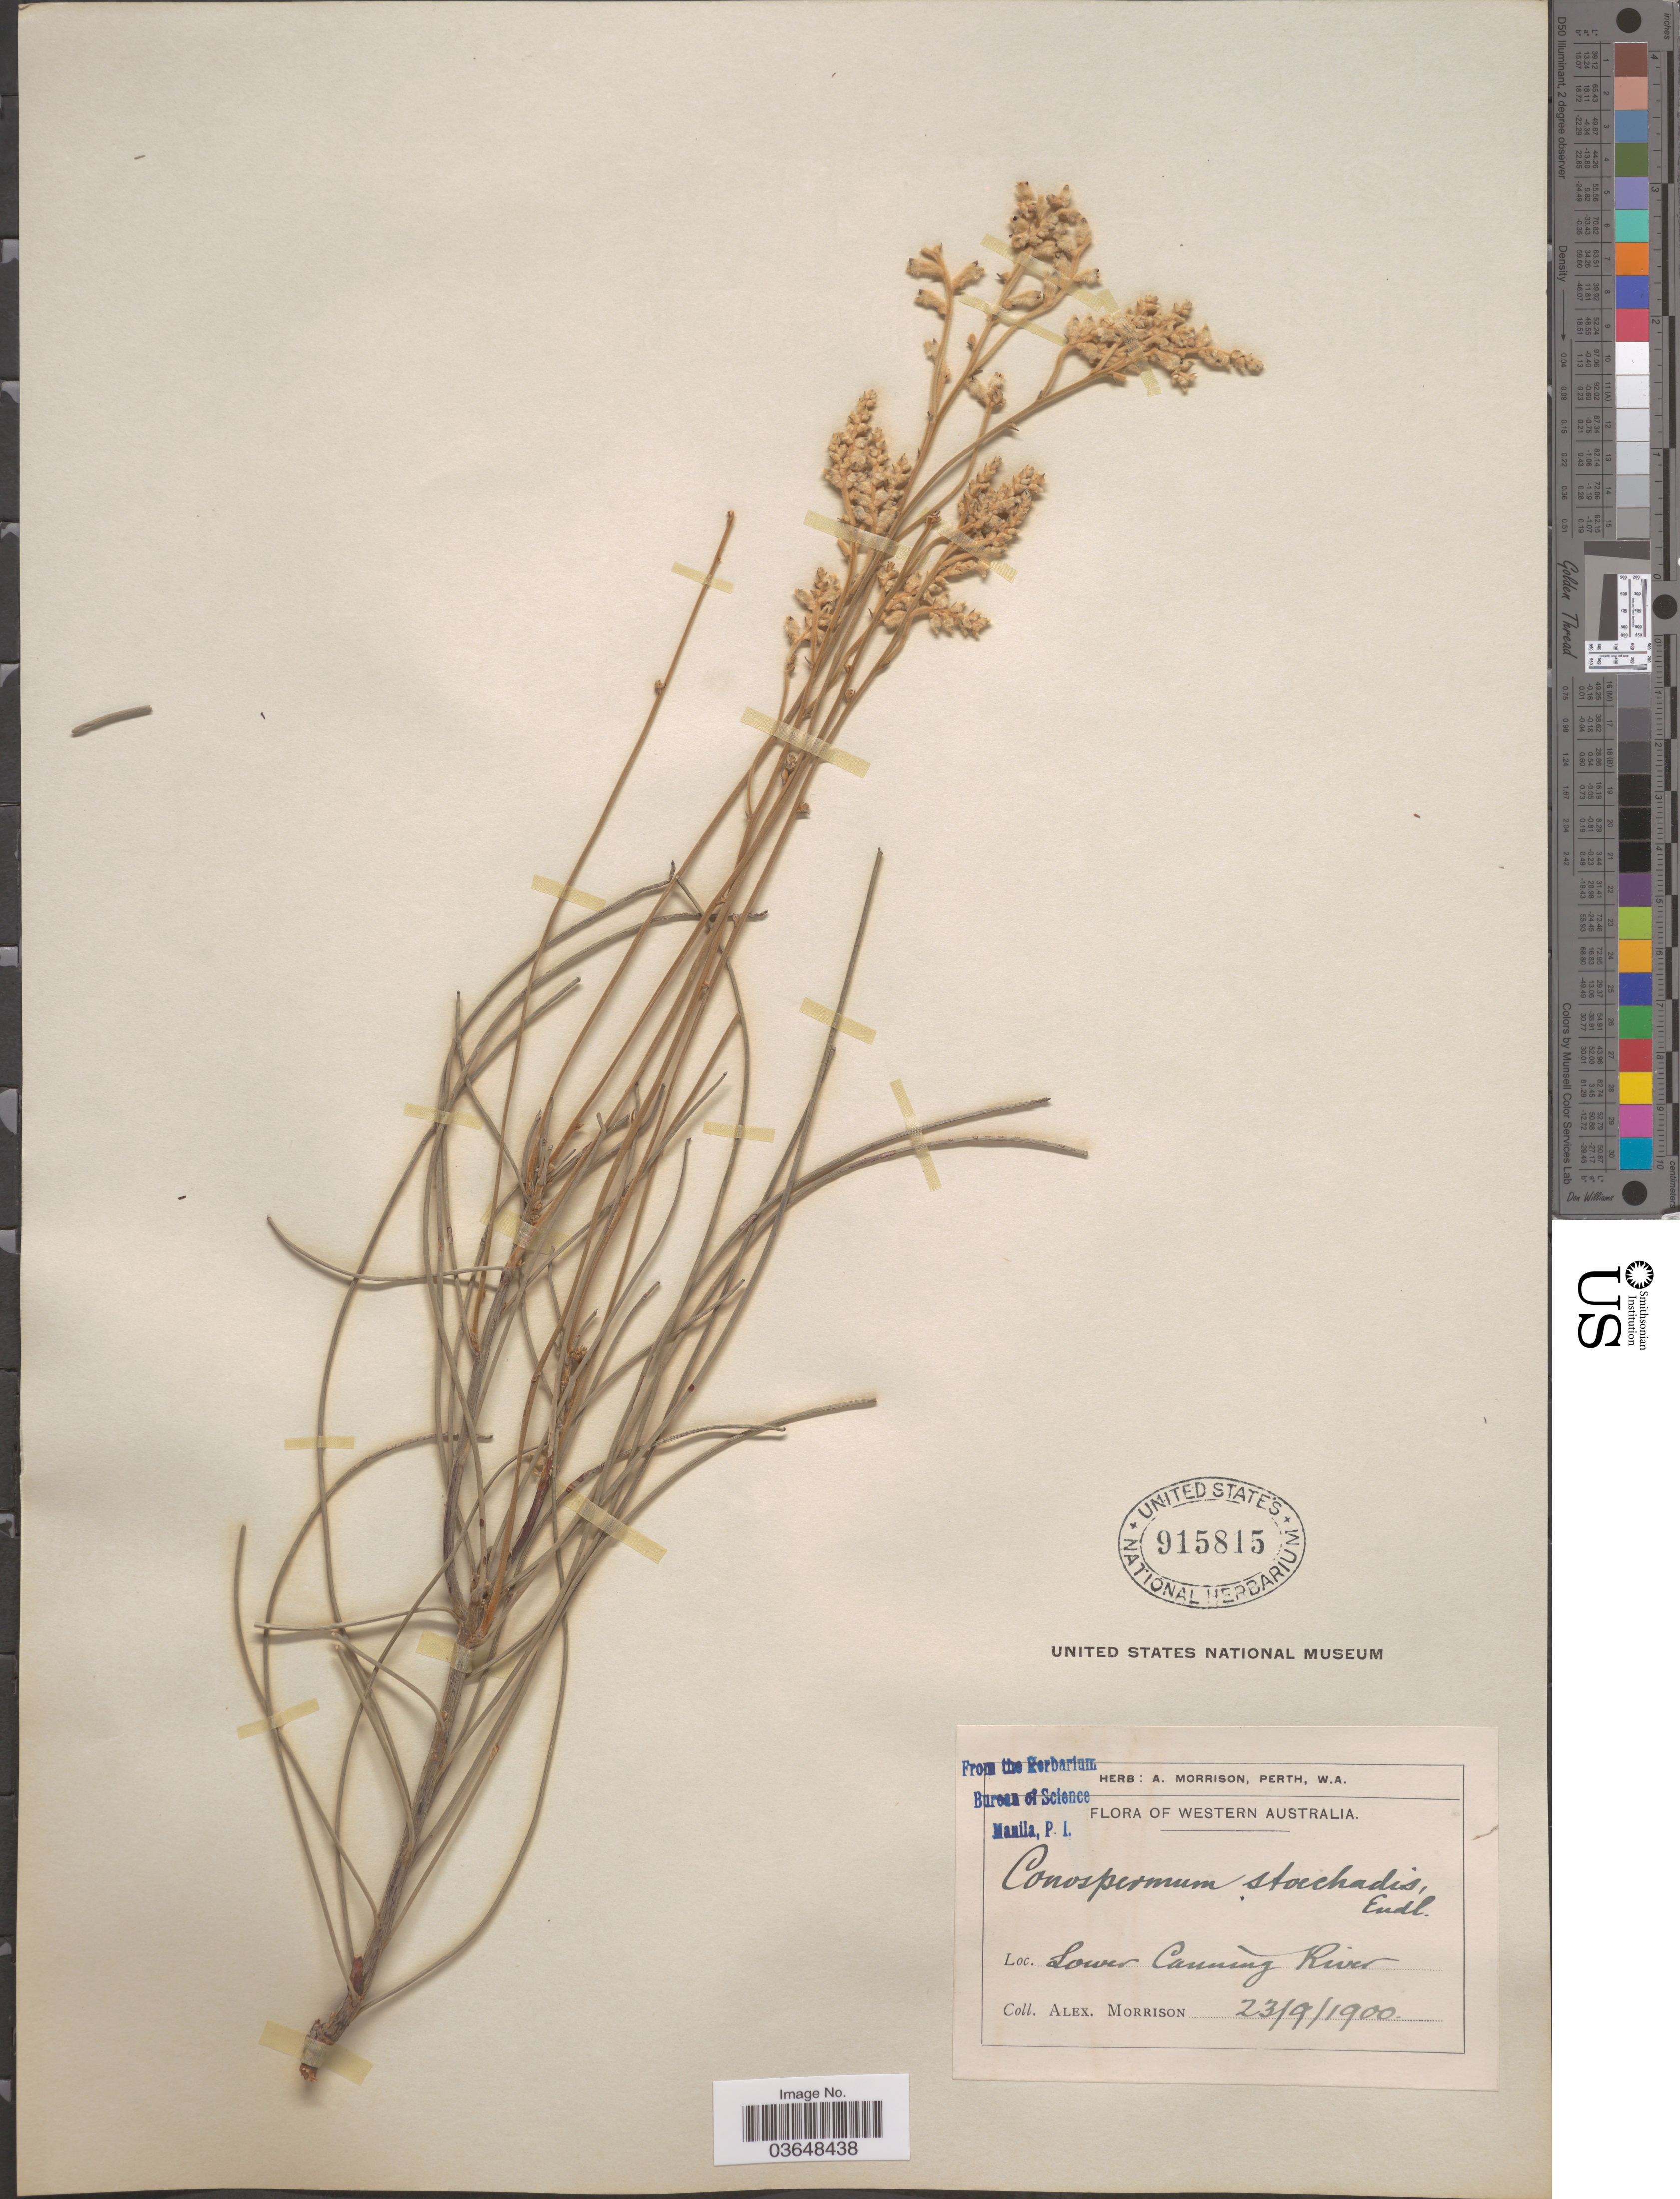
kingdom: Plantae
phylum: Tracheophyta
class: Magnoliopsida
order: Proteales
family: Proteaceae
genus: Conospermum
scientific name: Conospermum stoechadis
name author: Endl.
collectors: A. Morrison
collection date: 1900-09-23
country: Australia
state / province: Western Australia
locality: Lower Canning River.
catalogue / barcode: US 915815